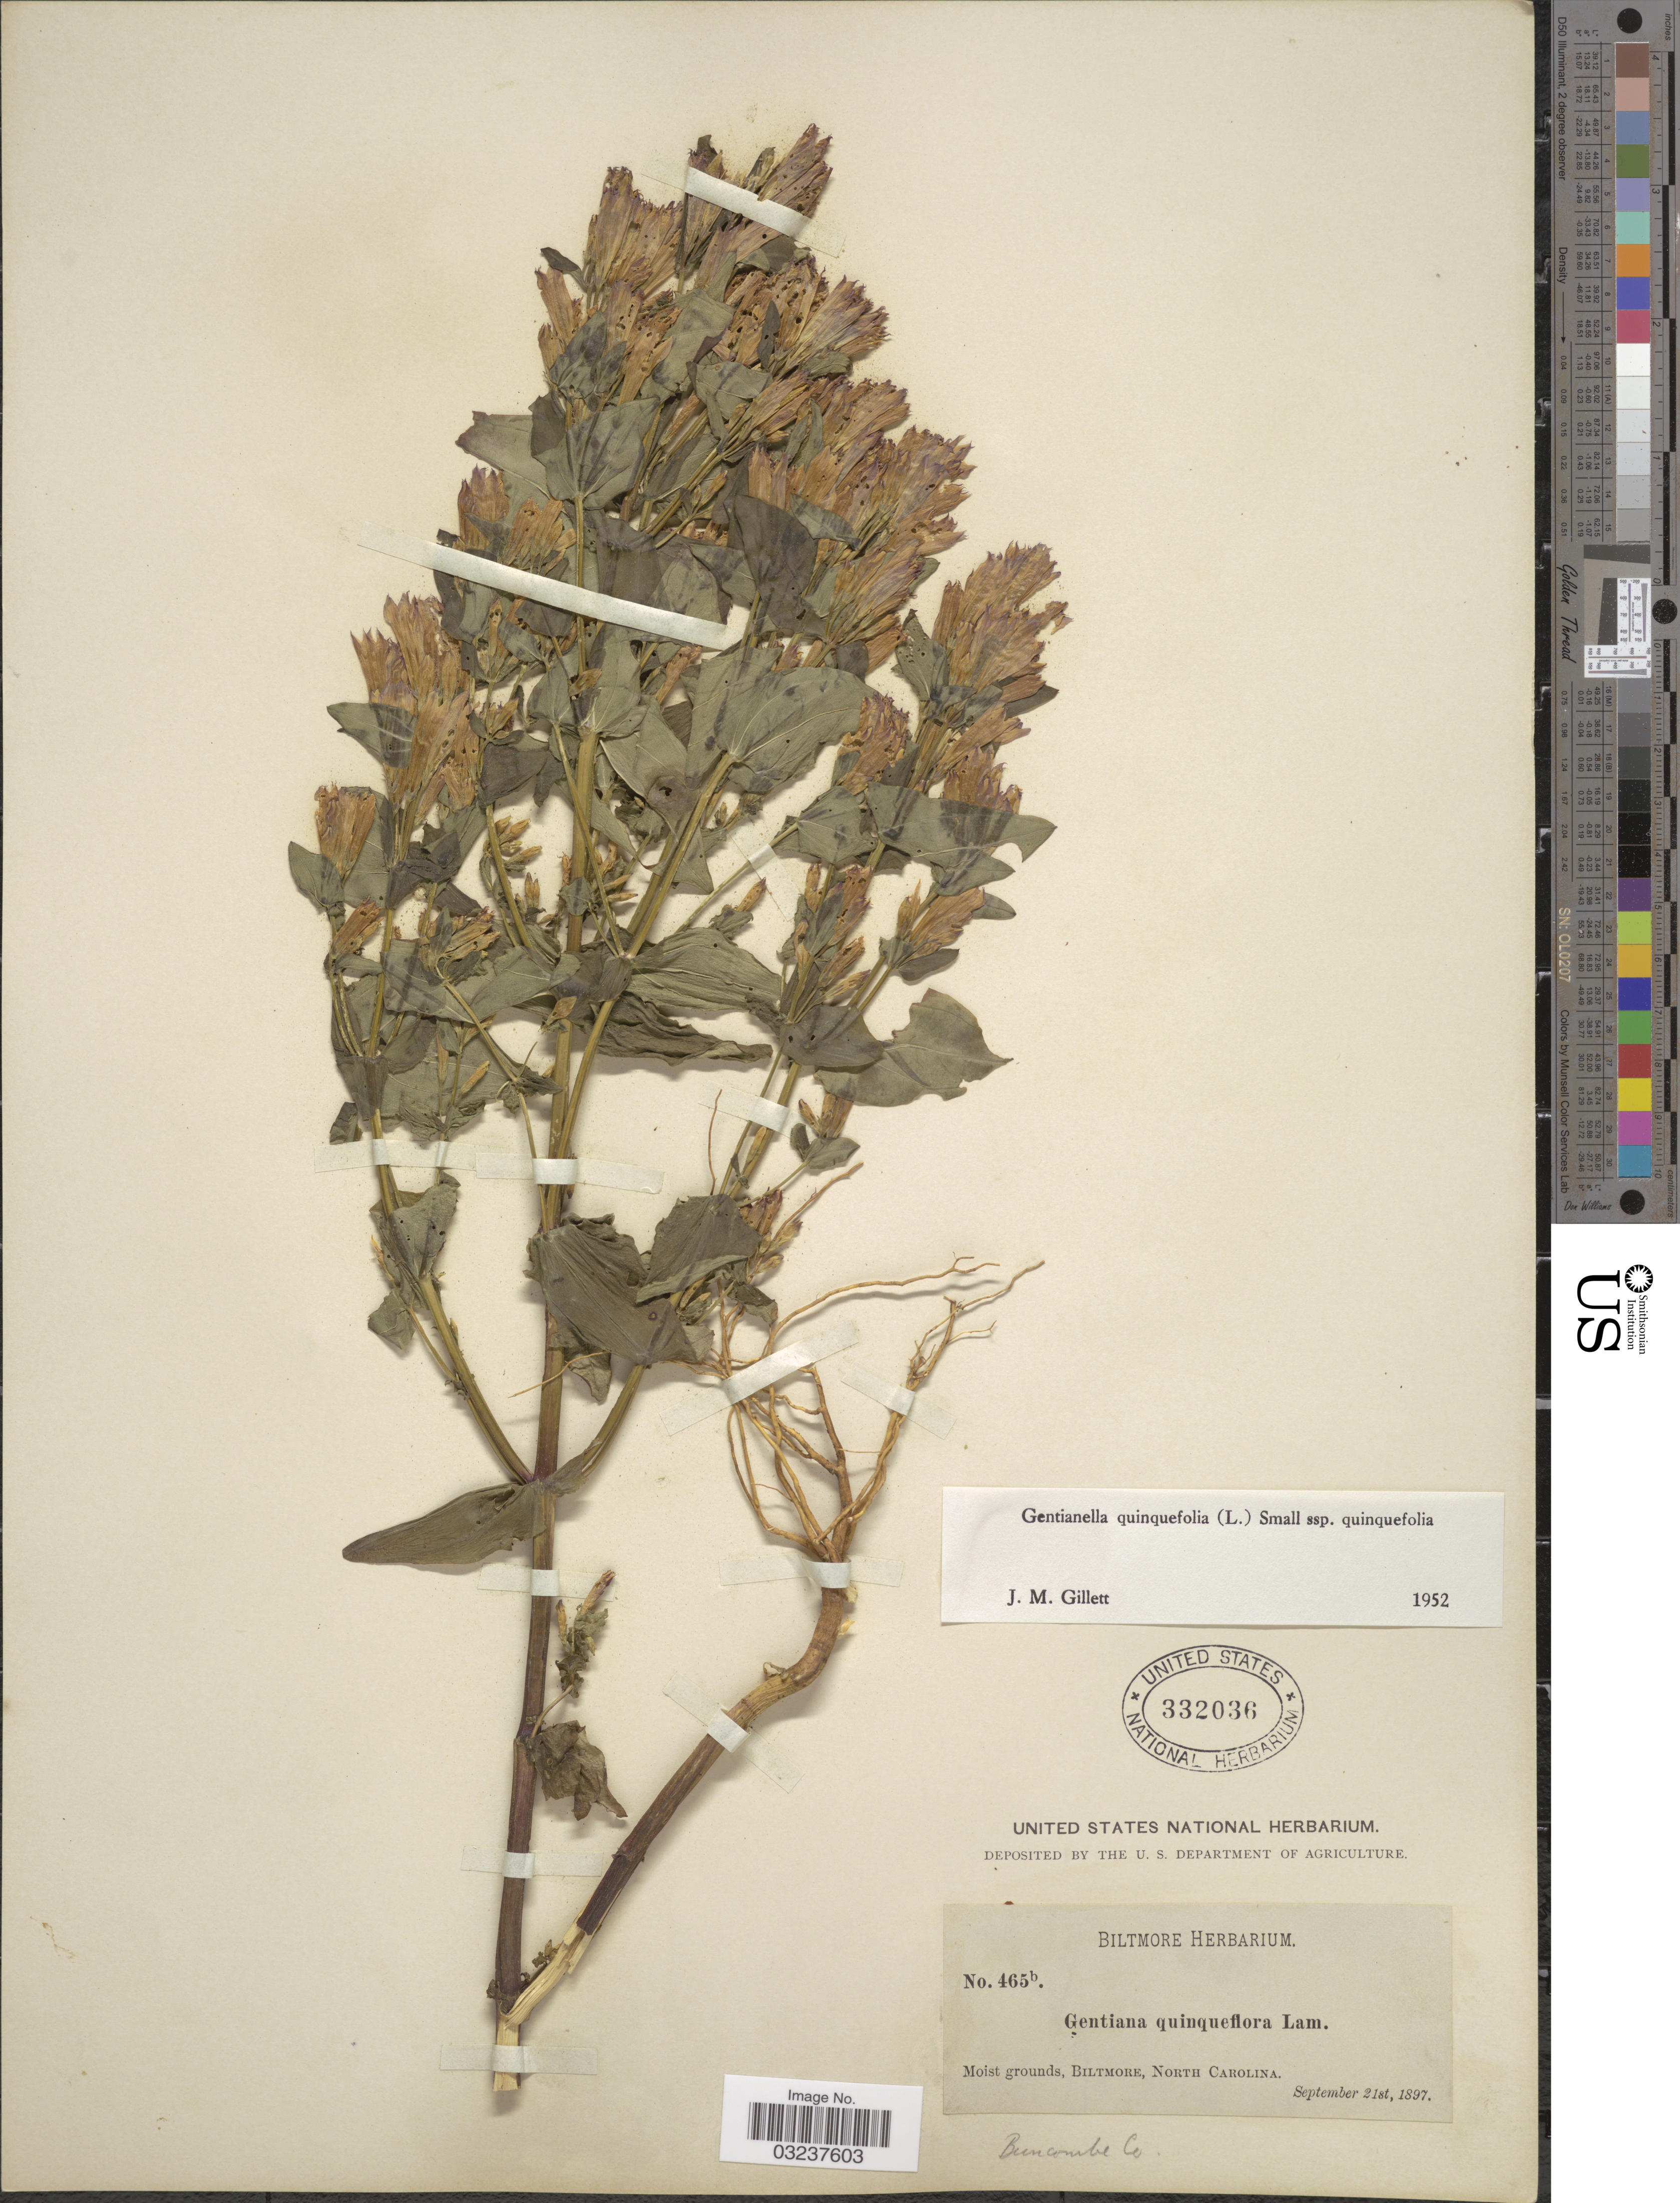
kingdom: Plantae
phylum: Tracheophyta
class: Magnoliopsida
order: Gentianales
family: Gentianaceae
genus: Gentianella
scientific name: Gentianella quinquefolia subsp. quinquefolia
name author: (L.) Small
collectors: ex herb. Biltmore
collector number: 465b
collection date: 1897-09-21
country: United States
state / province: North Carolina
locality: Moist grounds, Biltmore, Buncombe Co.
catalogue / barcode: US 332036